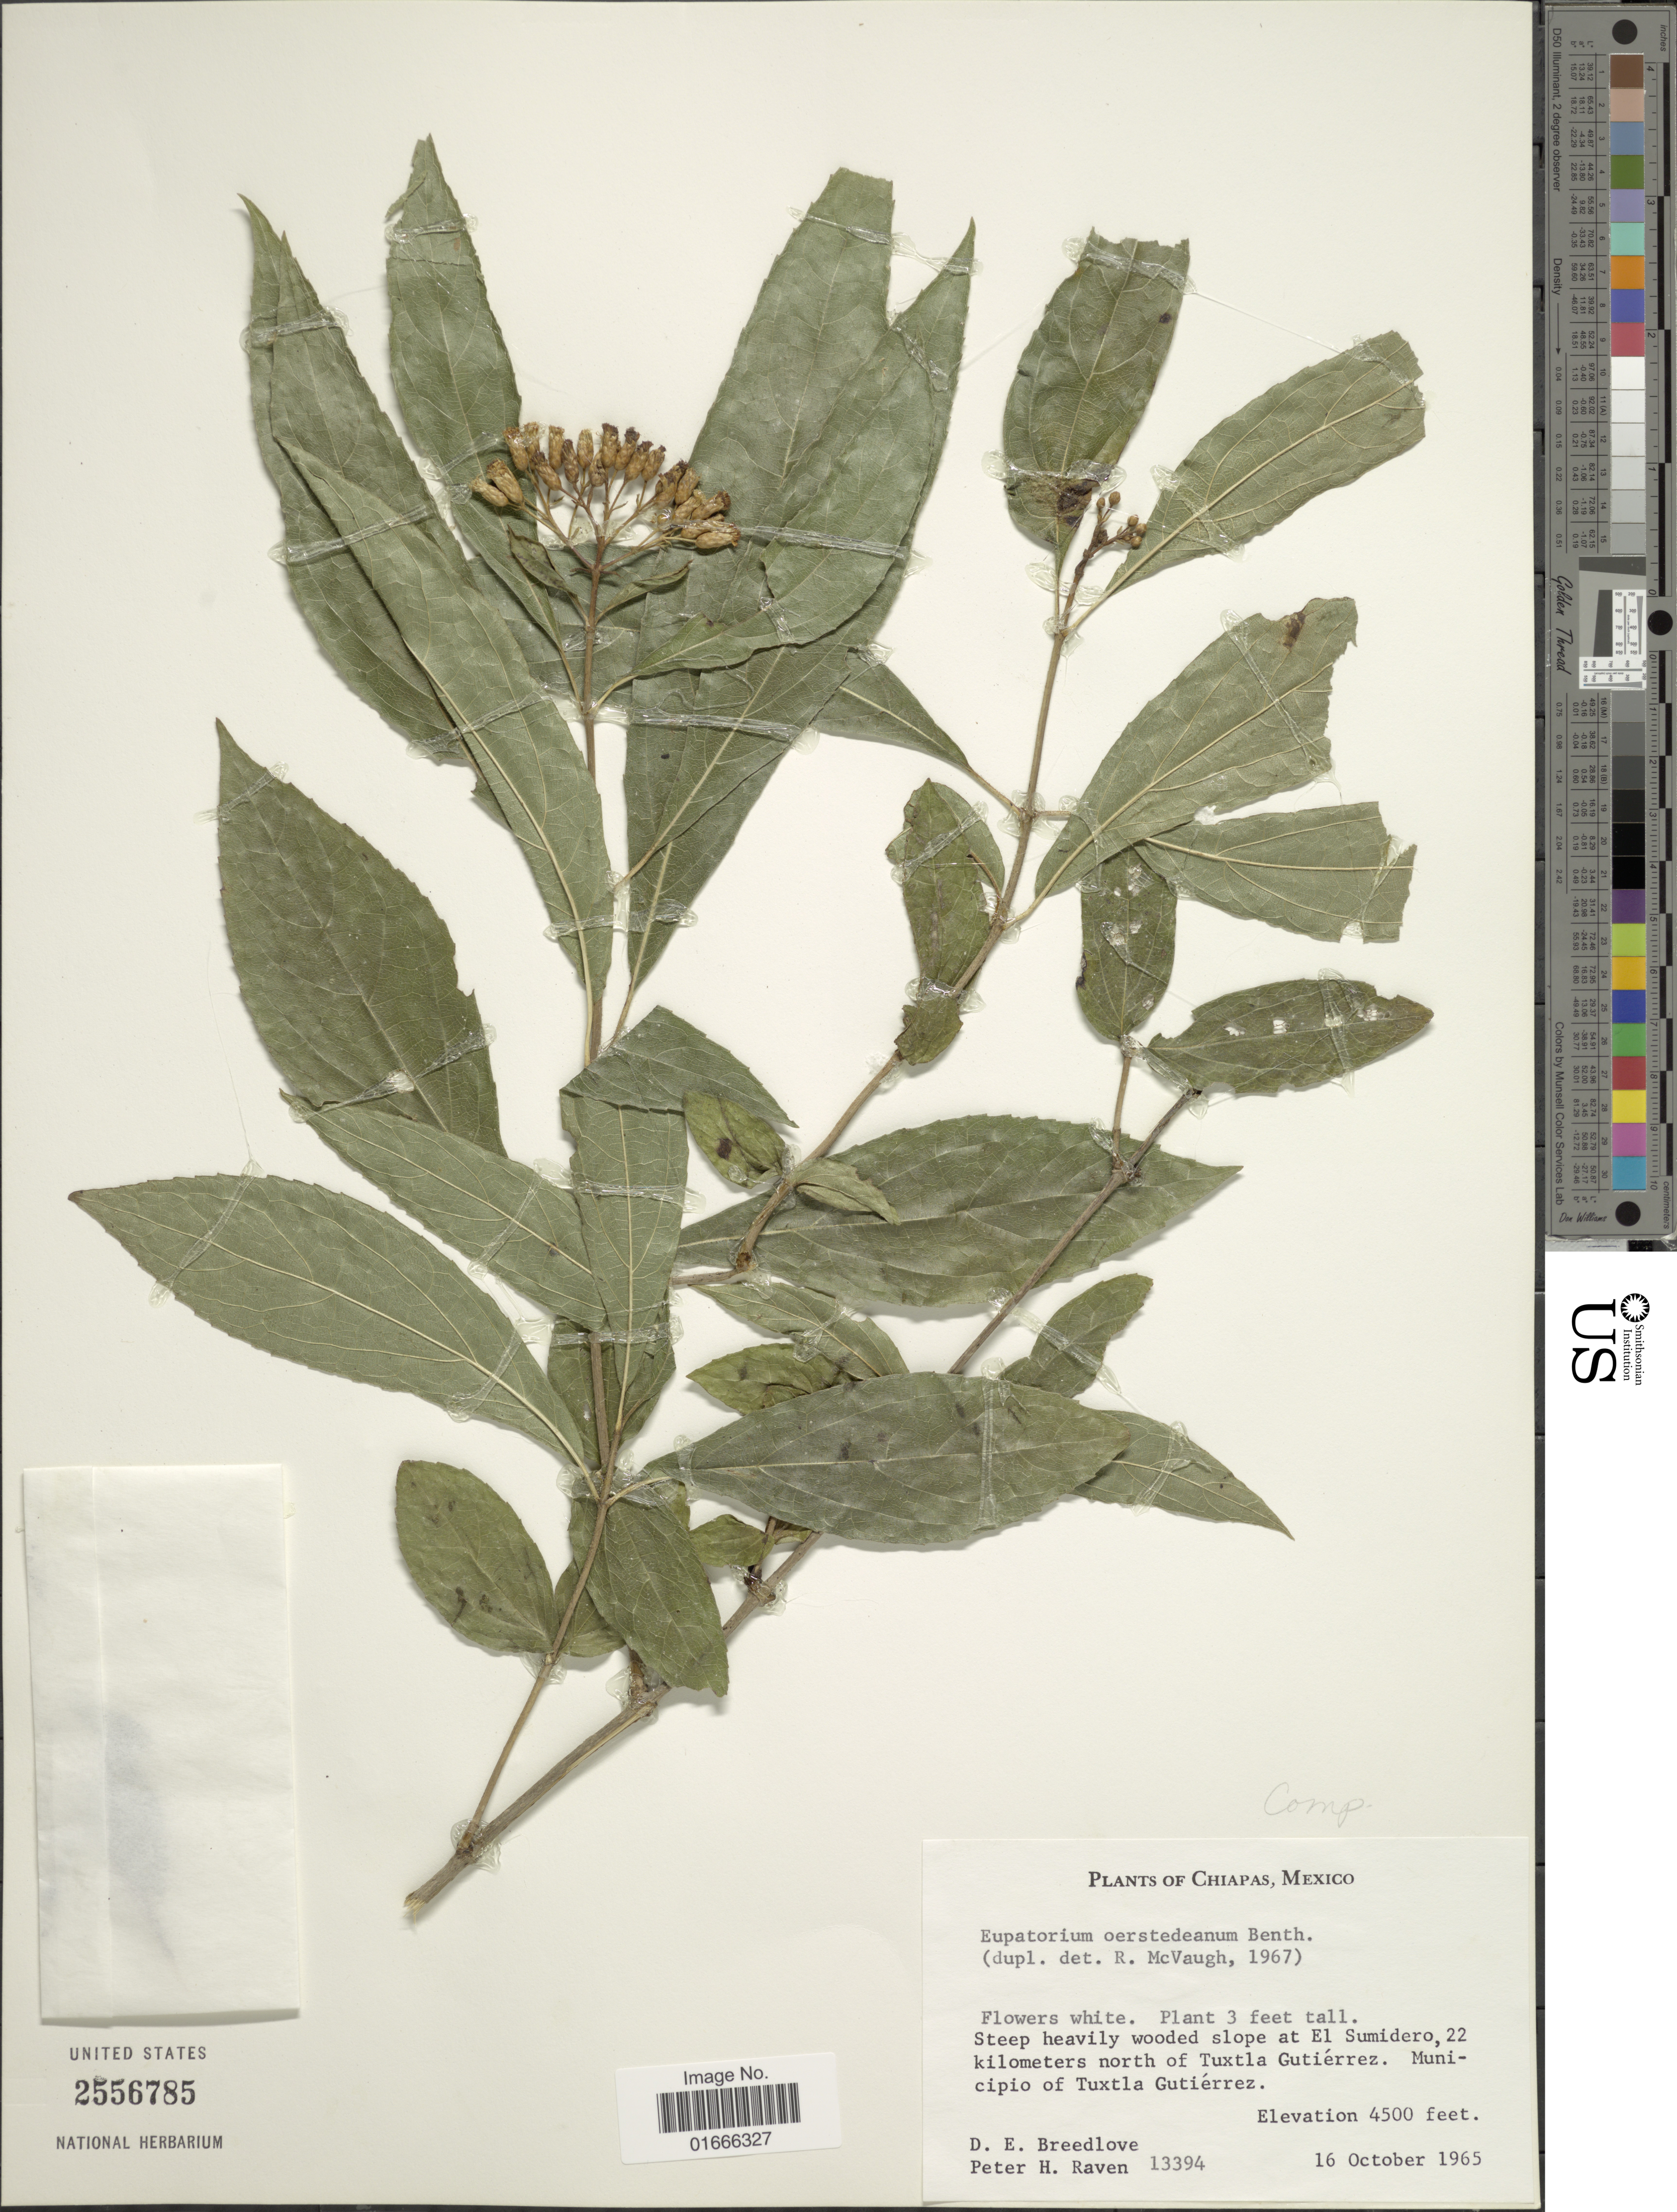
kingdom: Plantae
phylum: Tracheophyta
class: Magnoliopsida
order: Asterales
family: Asteraceae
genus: Chromolaena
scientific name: Chromolaena quercetorum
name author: (L.O. Williams) R.M. King & H. Rob.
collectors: D. E. Breedlove & P. Raven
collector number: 13394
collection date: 1965-10-16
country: Mexico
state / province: Chiapas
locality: Steep heavily wooded slope at El Sumidero, 22 kilometers north of Tuxtla Gutierrez, Municipios of Tuxtla Gutierrez.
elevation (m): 1372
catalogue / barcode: US 2556785